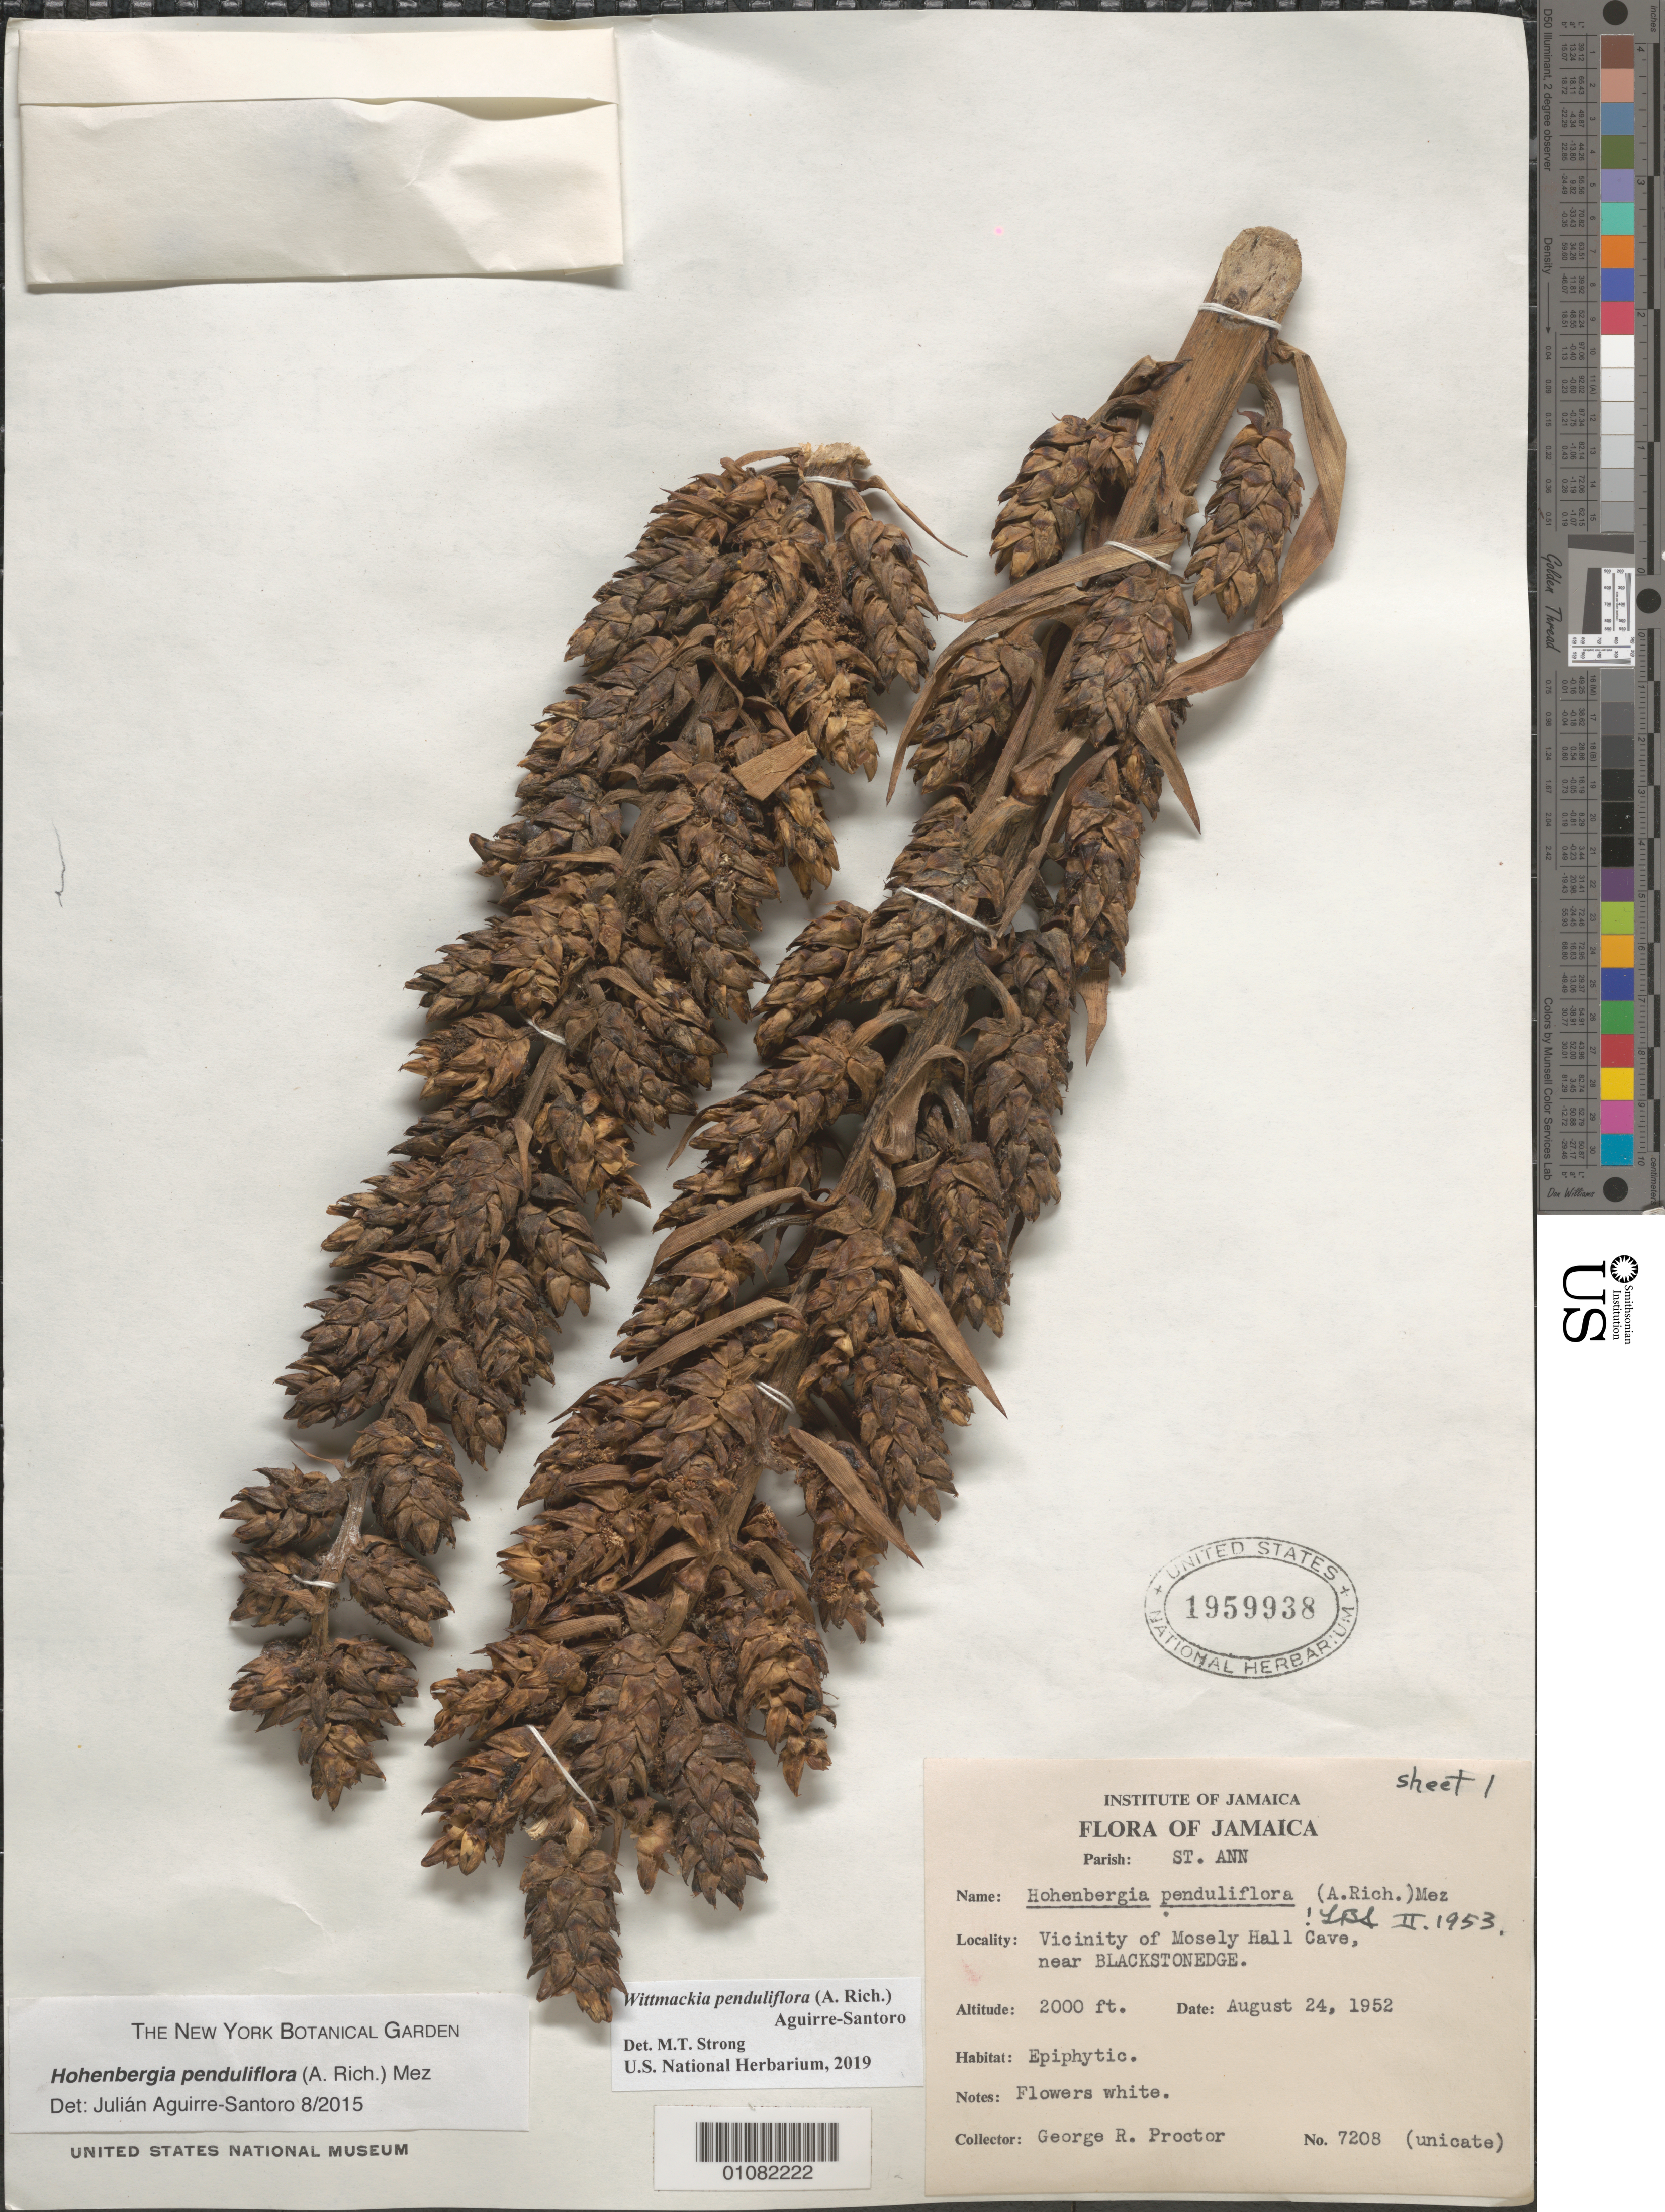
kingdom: Plantae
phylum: Tracheophyta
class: Liliopsida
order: Poales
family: Bromeliaceae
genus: Wittmackia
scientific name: Wittmackia penduliflora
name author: (A. Rich.) Aguirre-Santoro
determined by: Strong, Mark T., (BOT), Smithsonian Institution - National Museum of Natural History (UNITED STATES)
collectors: G. R. Proctor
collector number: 7208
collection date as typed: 24 Aug 1952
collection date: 1952-08-24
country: Jamaica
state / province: Saint Ann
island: Jamaica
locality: Vicinity of Mosely Hall Cave, near Blackstonedge.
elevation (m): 610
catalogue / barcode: US 1959938